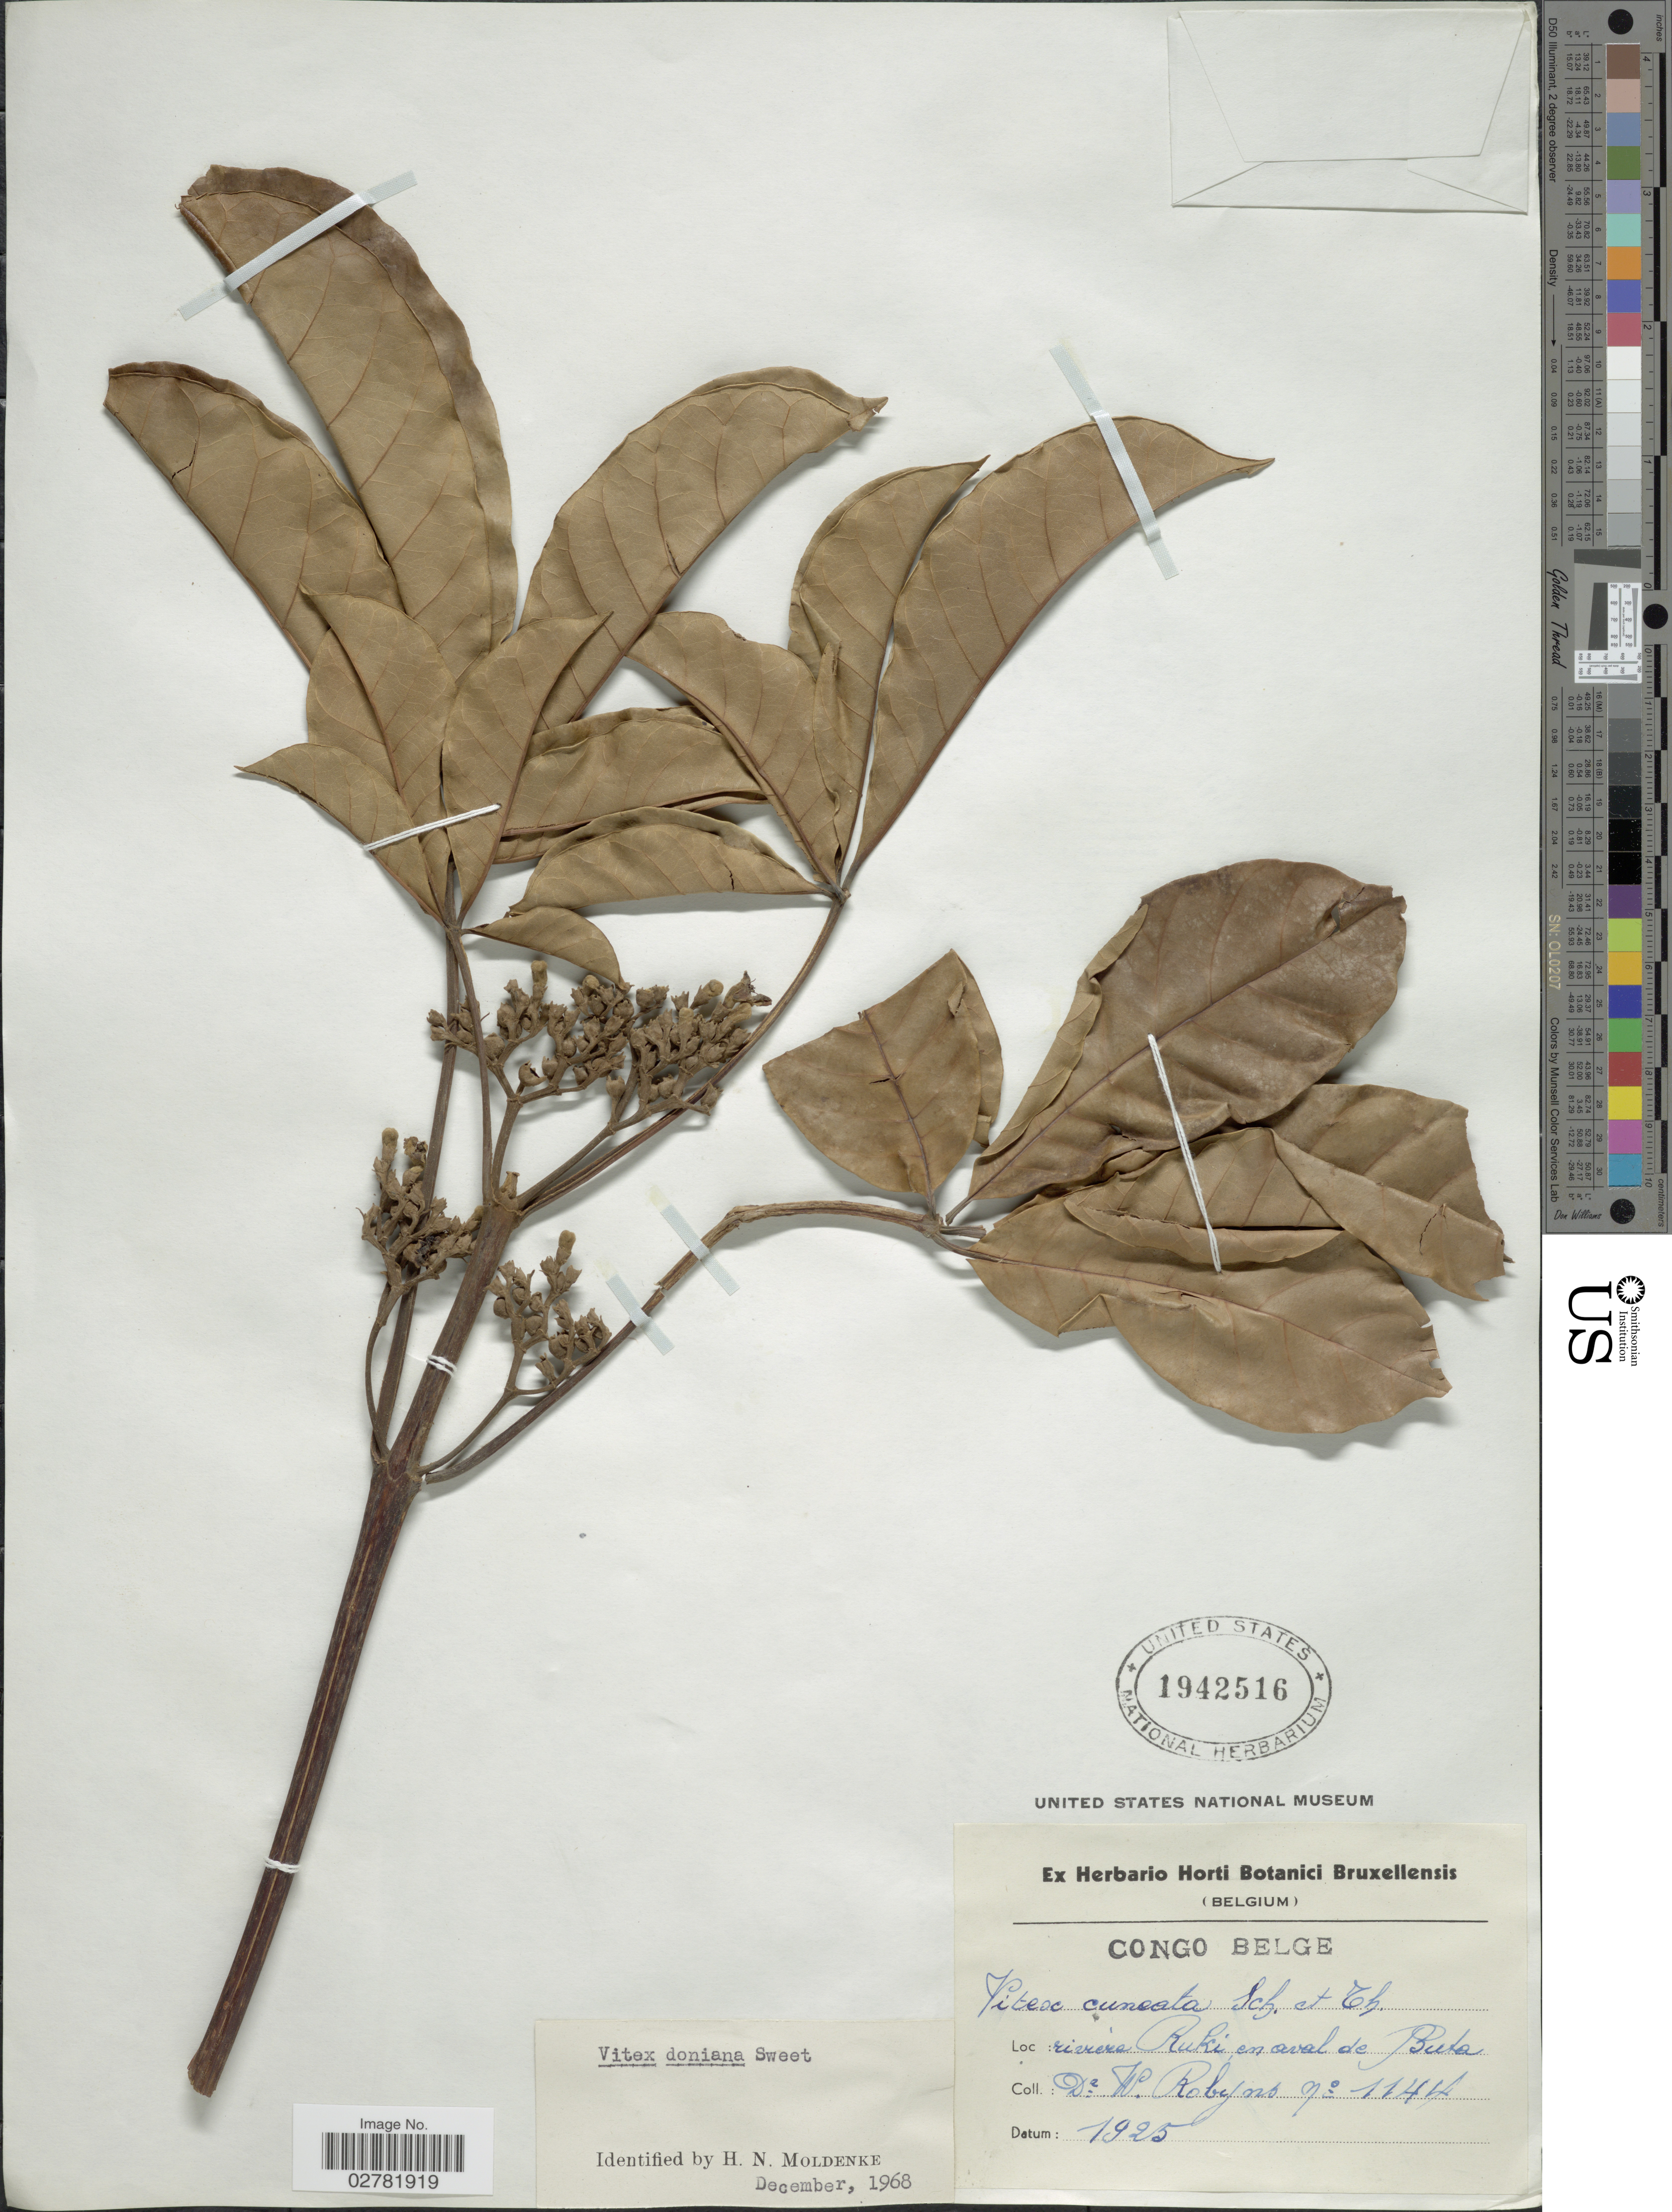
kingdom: Plantae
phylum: Tracheophyta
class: Magnoliopsida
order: Lamiales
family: Lamiaceae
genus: Vitex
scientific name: Vitex doniana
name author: Sweet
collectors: W. Robyns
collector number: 1144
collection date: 1925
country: Congo, Democratic Republic of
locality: Congo Belge. Riviére Ruki, en aval de Buta.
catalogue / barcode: US 1942516